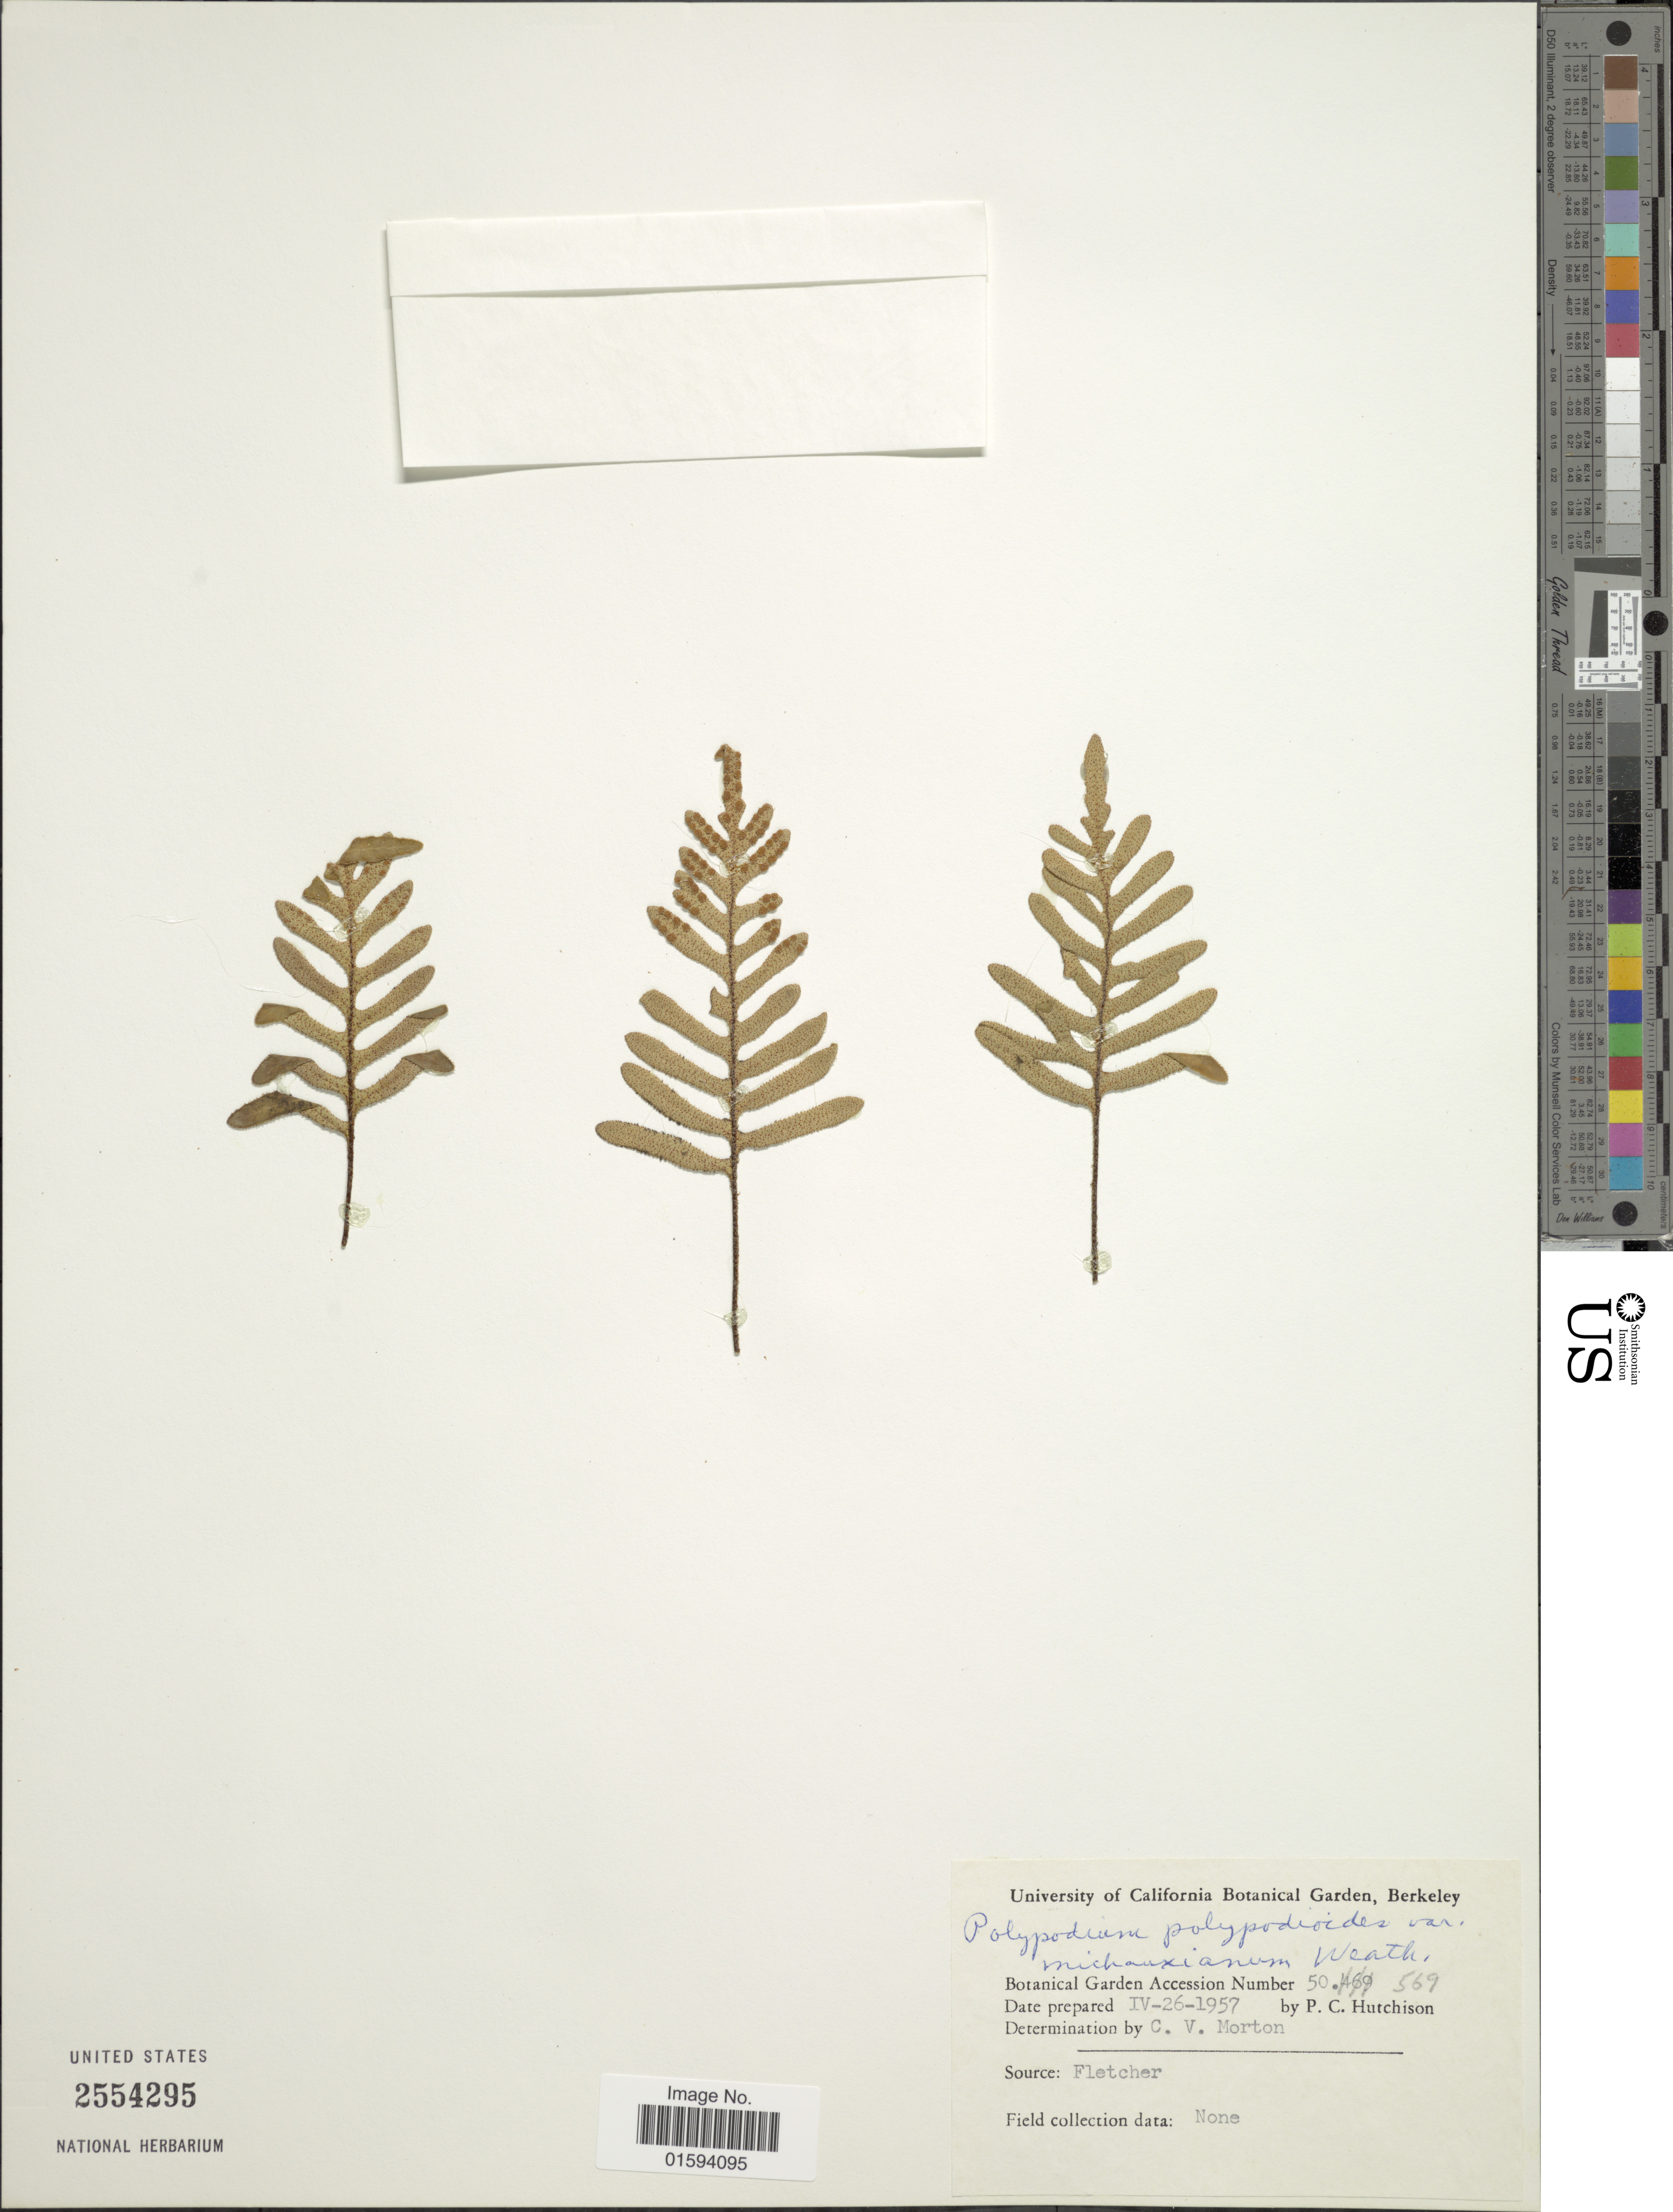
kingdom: Plantae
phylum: Tracheophyta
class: Polypodiopsida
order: Polypodiales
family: Polypodiaceae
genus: Polypodium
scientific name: Polypodium polypodioides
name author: (L.) Watt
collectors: P. C. Hutchison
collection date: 1957-06-26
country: United States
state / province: California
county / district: Alameda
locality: University of California Botanical Garden, Berkeley, Accession Number 50.569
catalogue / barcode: US 2554295